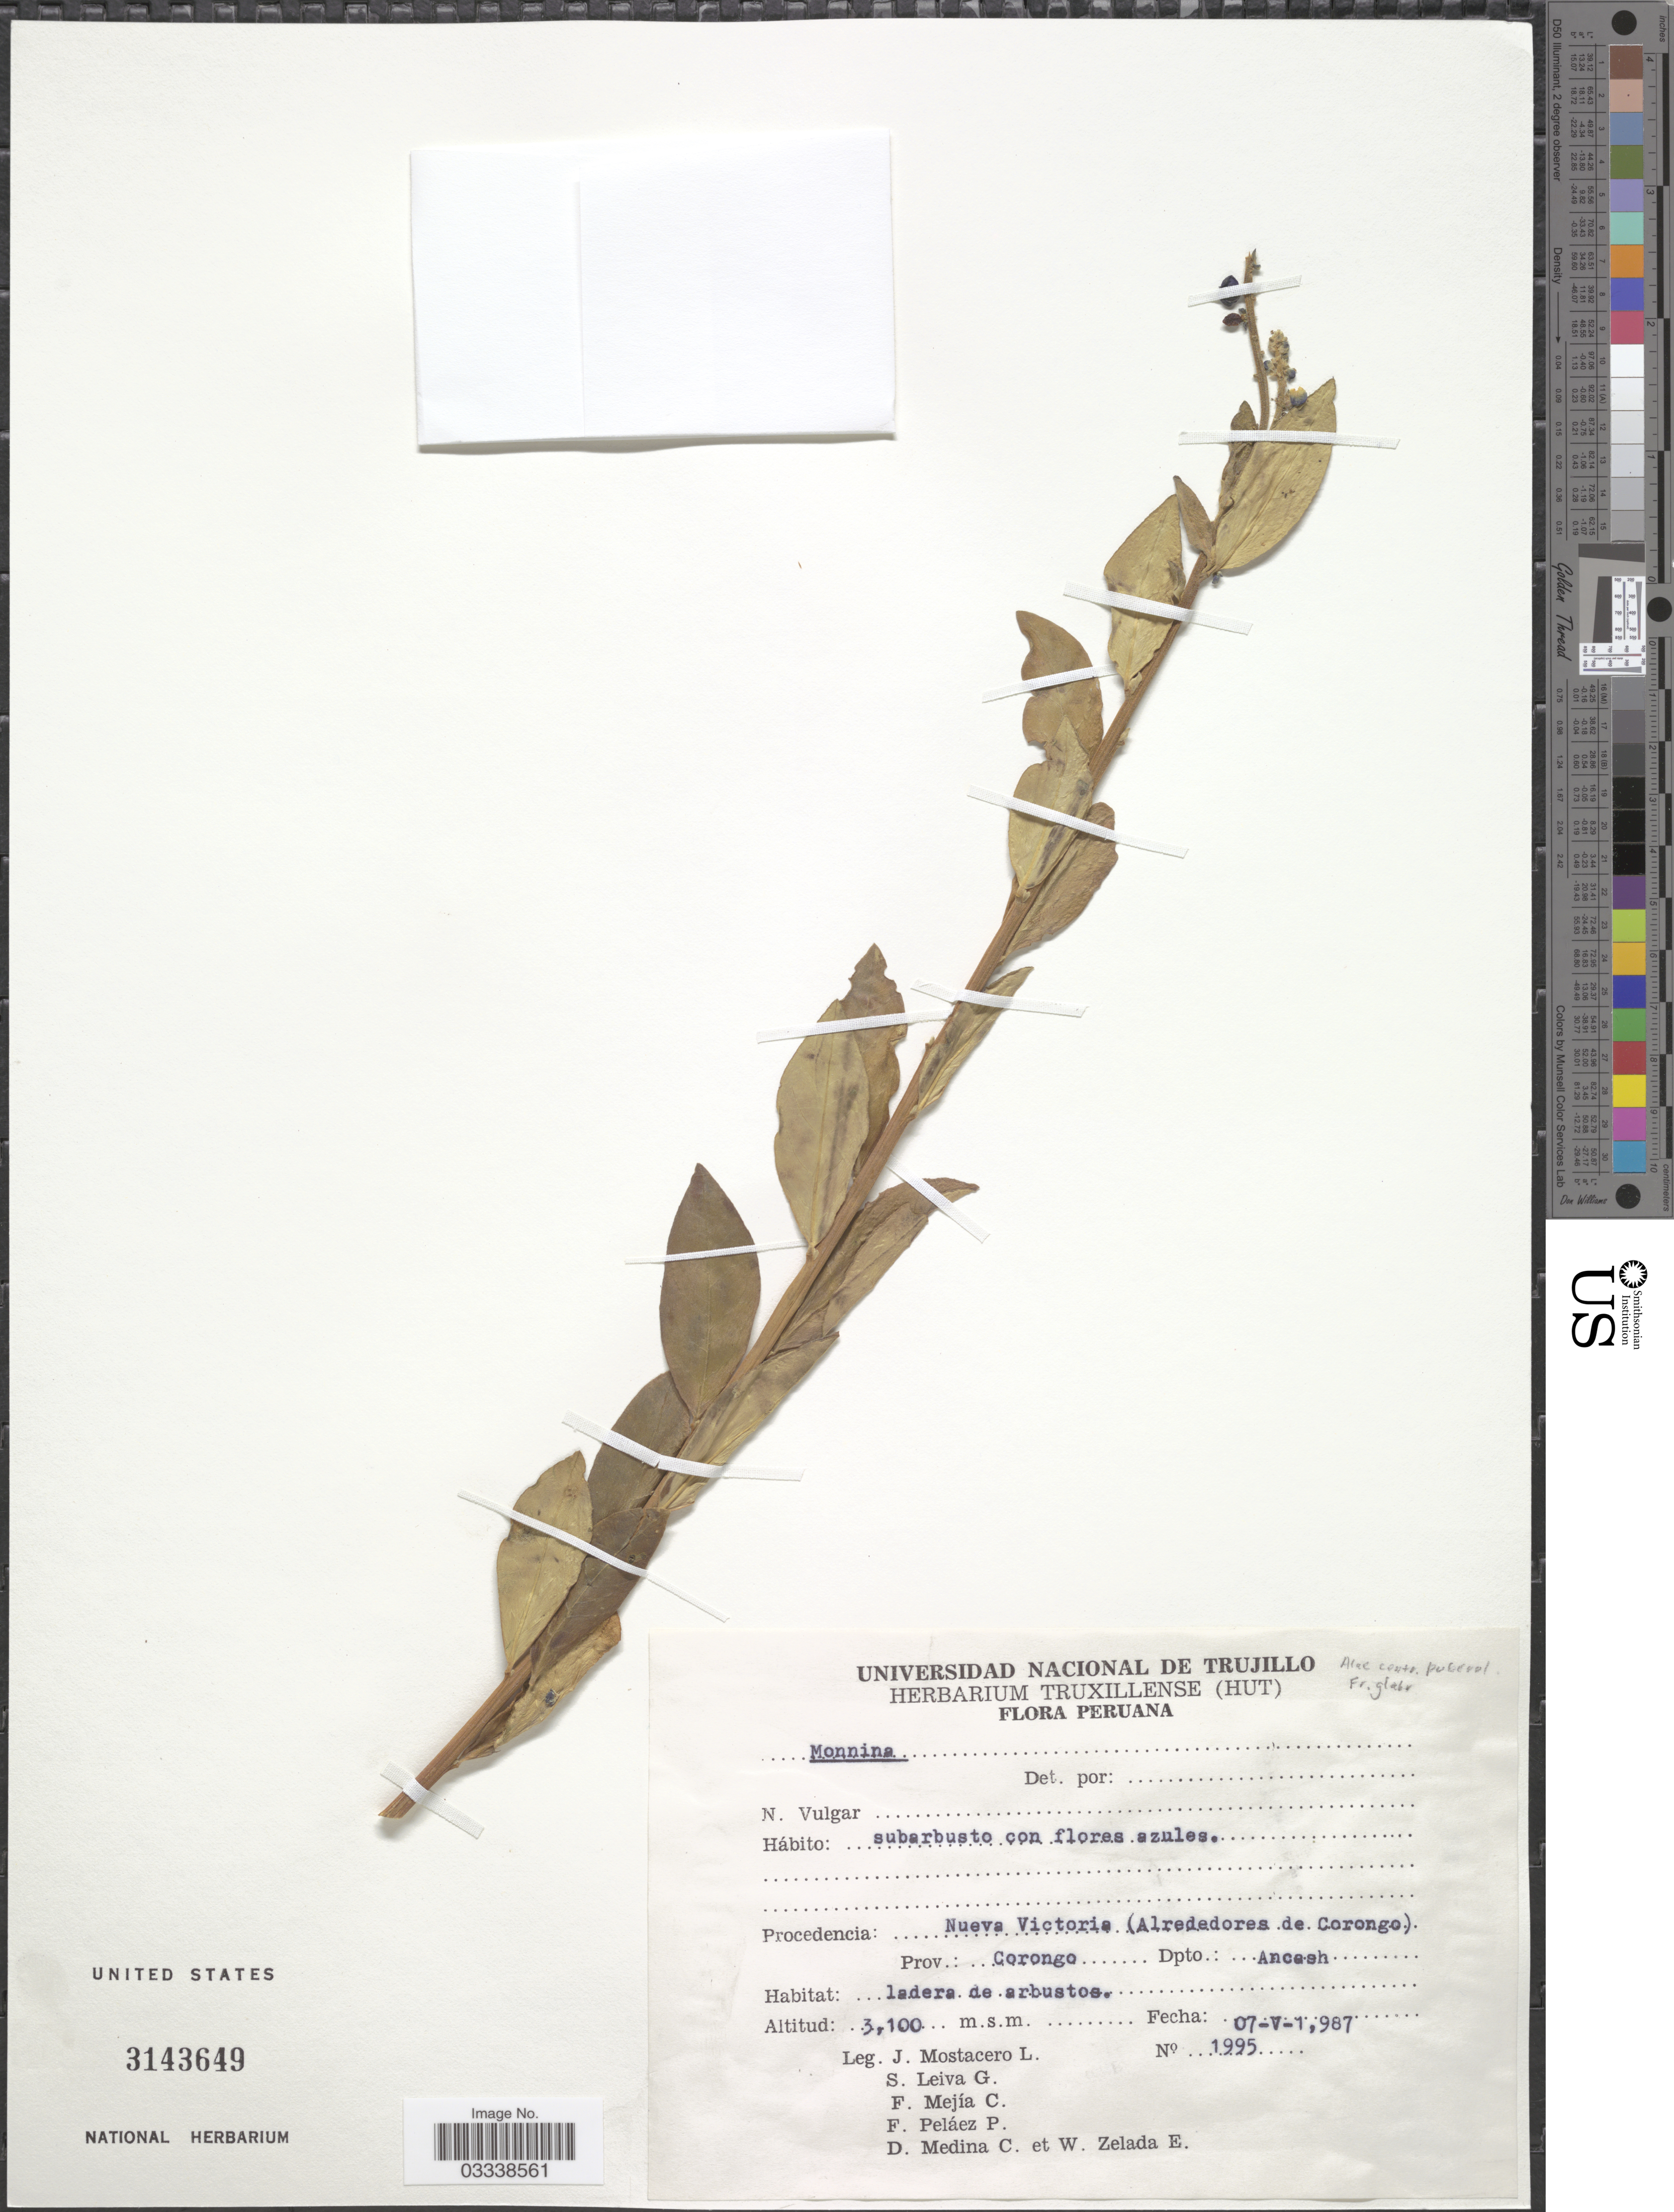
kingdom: Plantae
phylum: Tracheophyta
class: Magnoliopsida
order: Fabales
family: Polygalaceae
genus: Monnina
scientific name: Monnina sp.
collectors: J. Mostacero L., S. Leiva G., F. Mejia C., F. Pelaez P. & et al.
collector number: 1995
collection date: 1987-05-07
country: Peru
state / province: Ancash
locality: Procedencia: Nueva Victoria (Alrededores de Corongo), Prov.: Corongo, Dpto.: Ancash.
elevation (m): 3100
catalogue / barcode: US 3143649